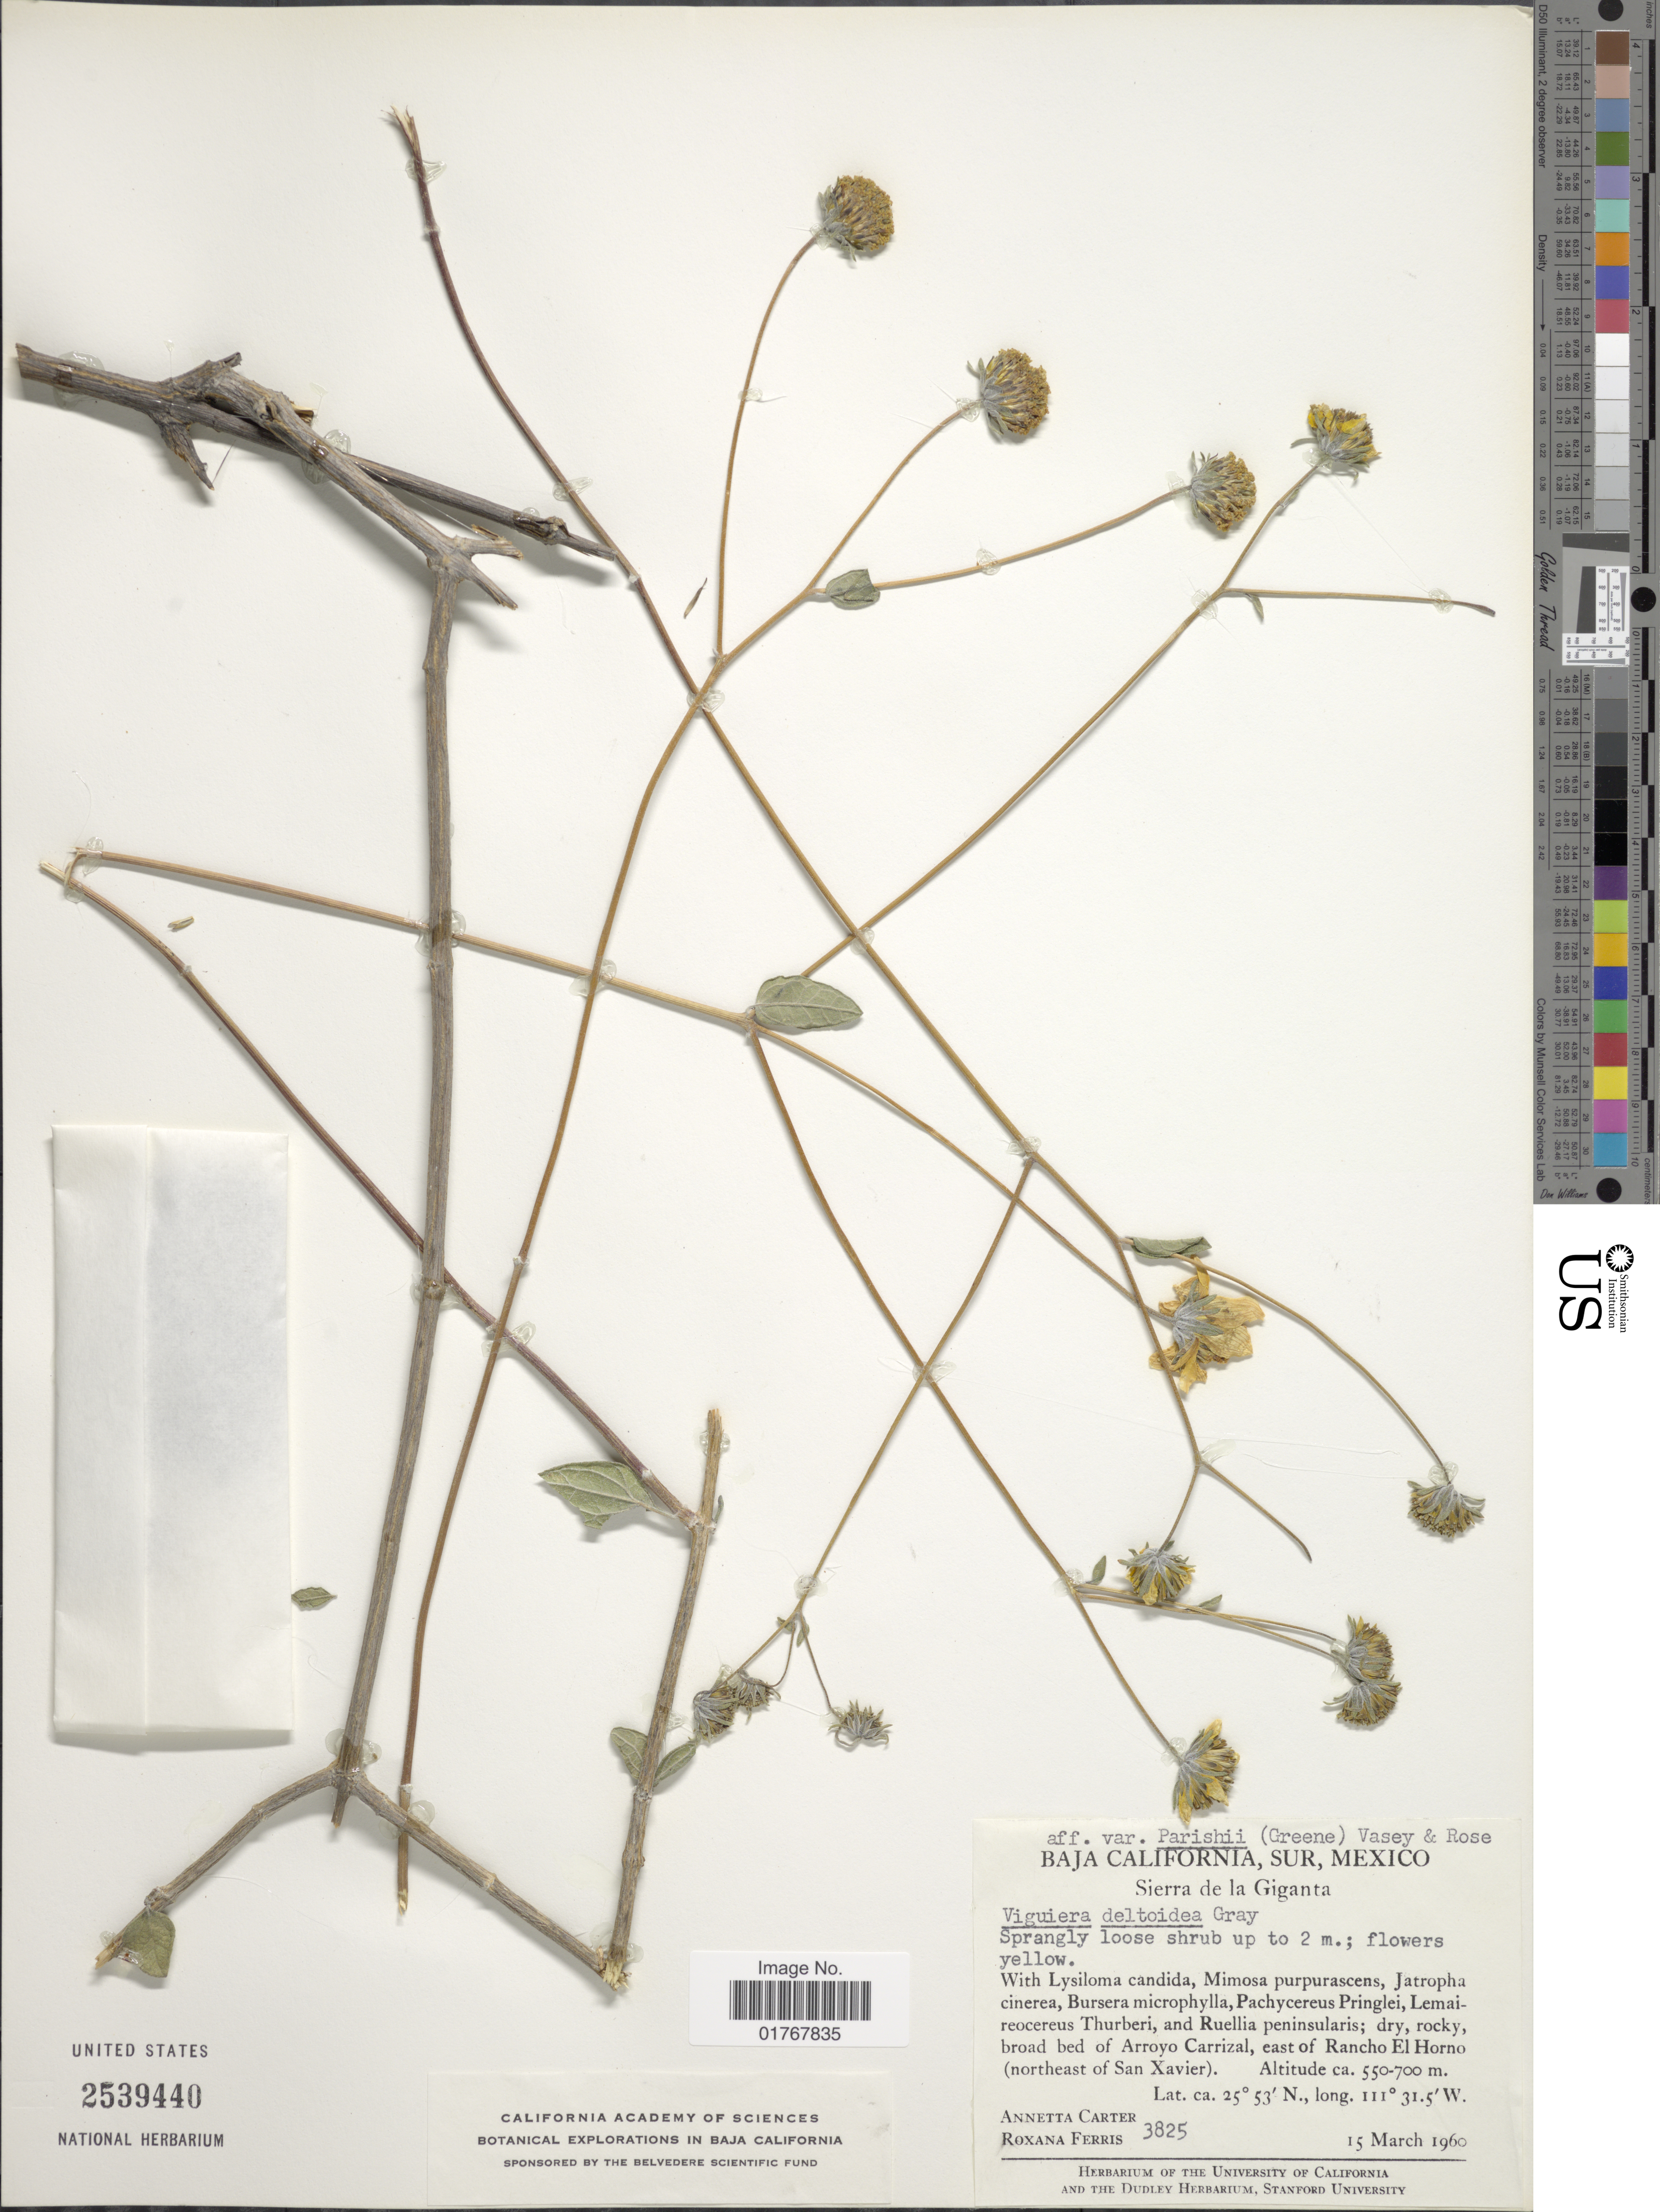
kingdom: Plantae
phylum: Tracheophyta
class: Magnoliopsida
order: Asterales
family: Asteraceae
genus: Viguiera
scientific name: Viguiera deltoidea var. parishii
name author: (Greene) Vasey & Rose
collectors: A. Carter & R. S. Ferris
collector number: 3825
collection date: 1960-03-15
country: Mexico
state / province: Baja California Sur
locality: Sierra de la Giganta, dry rocky bed of Arroyo Carrizal, east of Rancho El Horno (northeast of San Xavier)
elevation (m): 550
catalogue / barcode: US 2539440